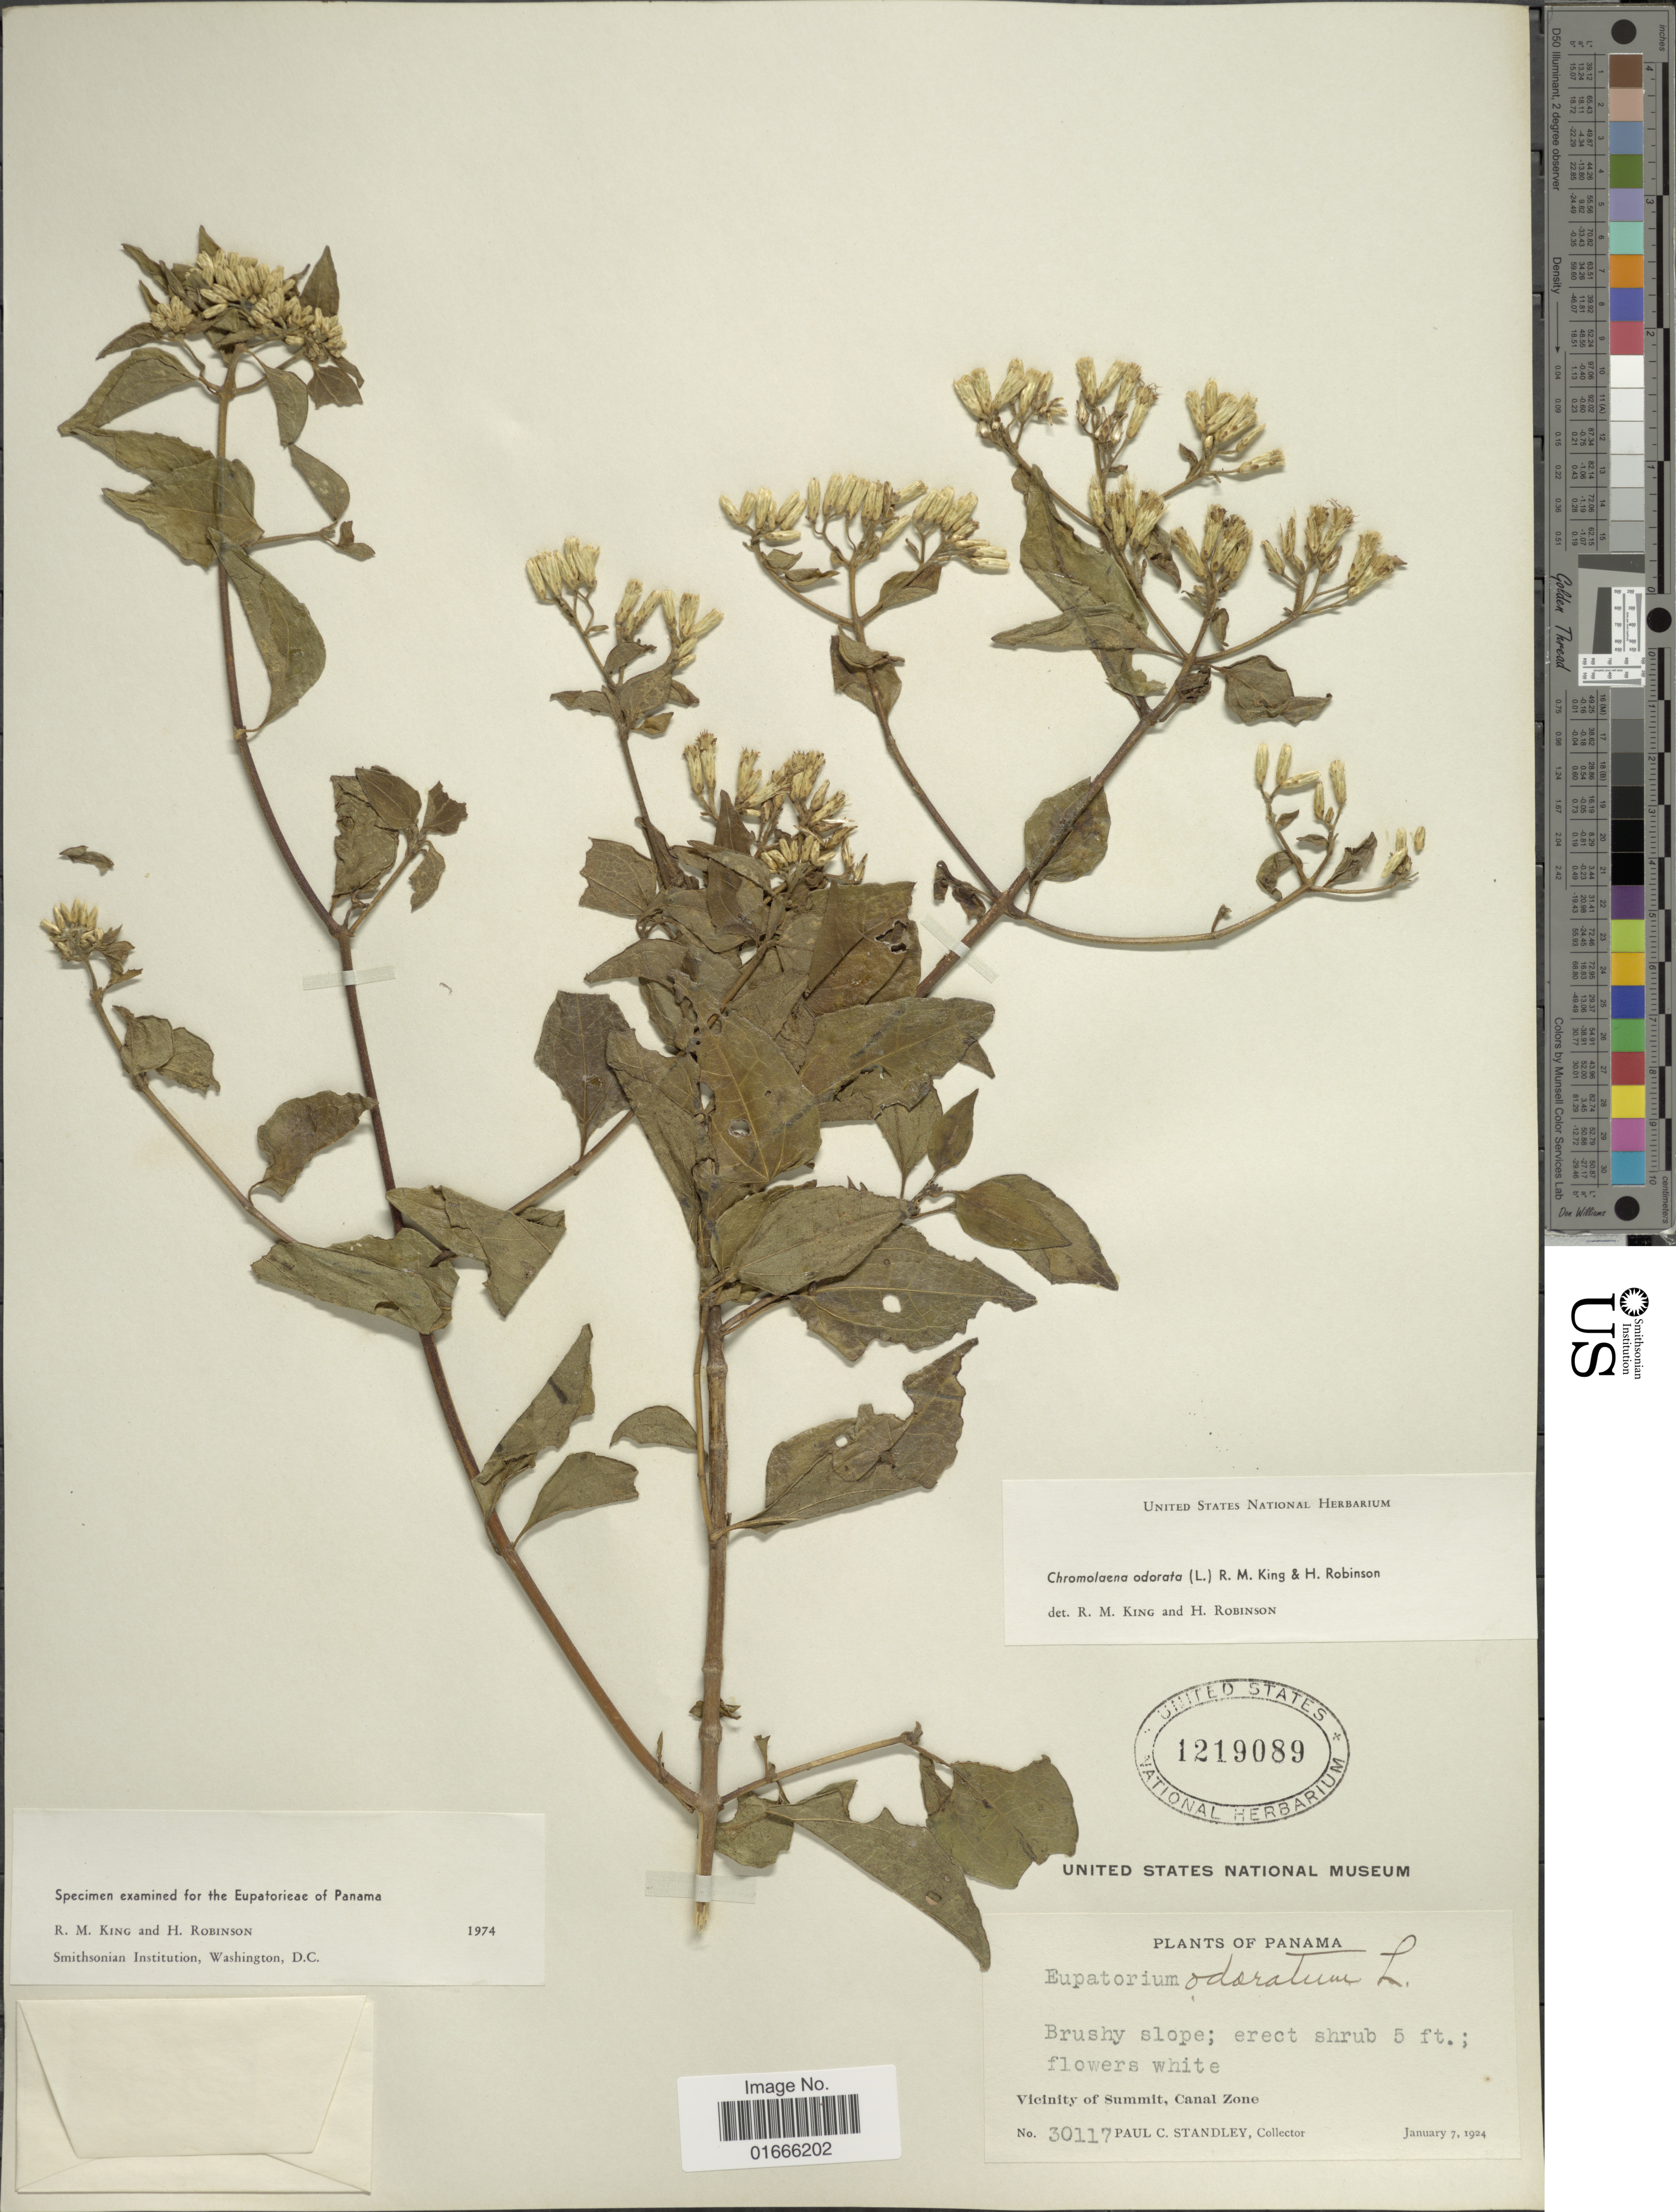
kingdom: Plantae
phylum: Tracheophyta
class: Magnoliopsida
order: Asterales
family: Asteraceae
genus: Chromolaena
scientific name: Chromolaena odorata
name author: (L.) R.M. King & H. Rob.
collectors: P. C. Standley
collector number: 30117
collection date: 1924-01-07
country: Panama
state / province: Colón / Panamá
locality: Vicinity of Summit, Canal Zone.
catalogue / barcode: US 1219089